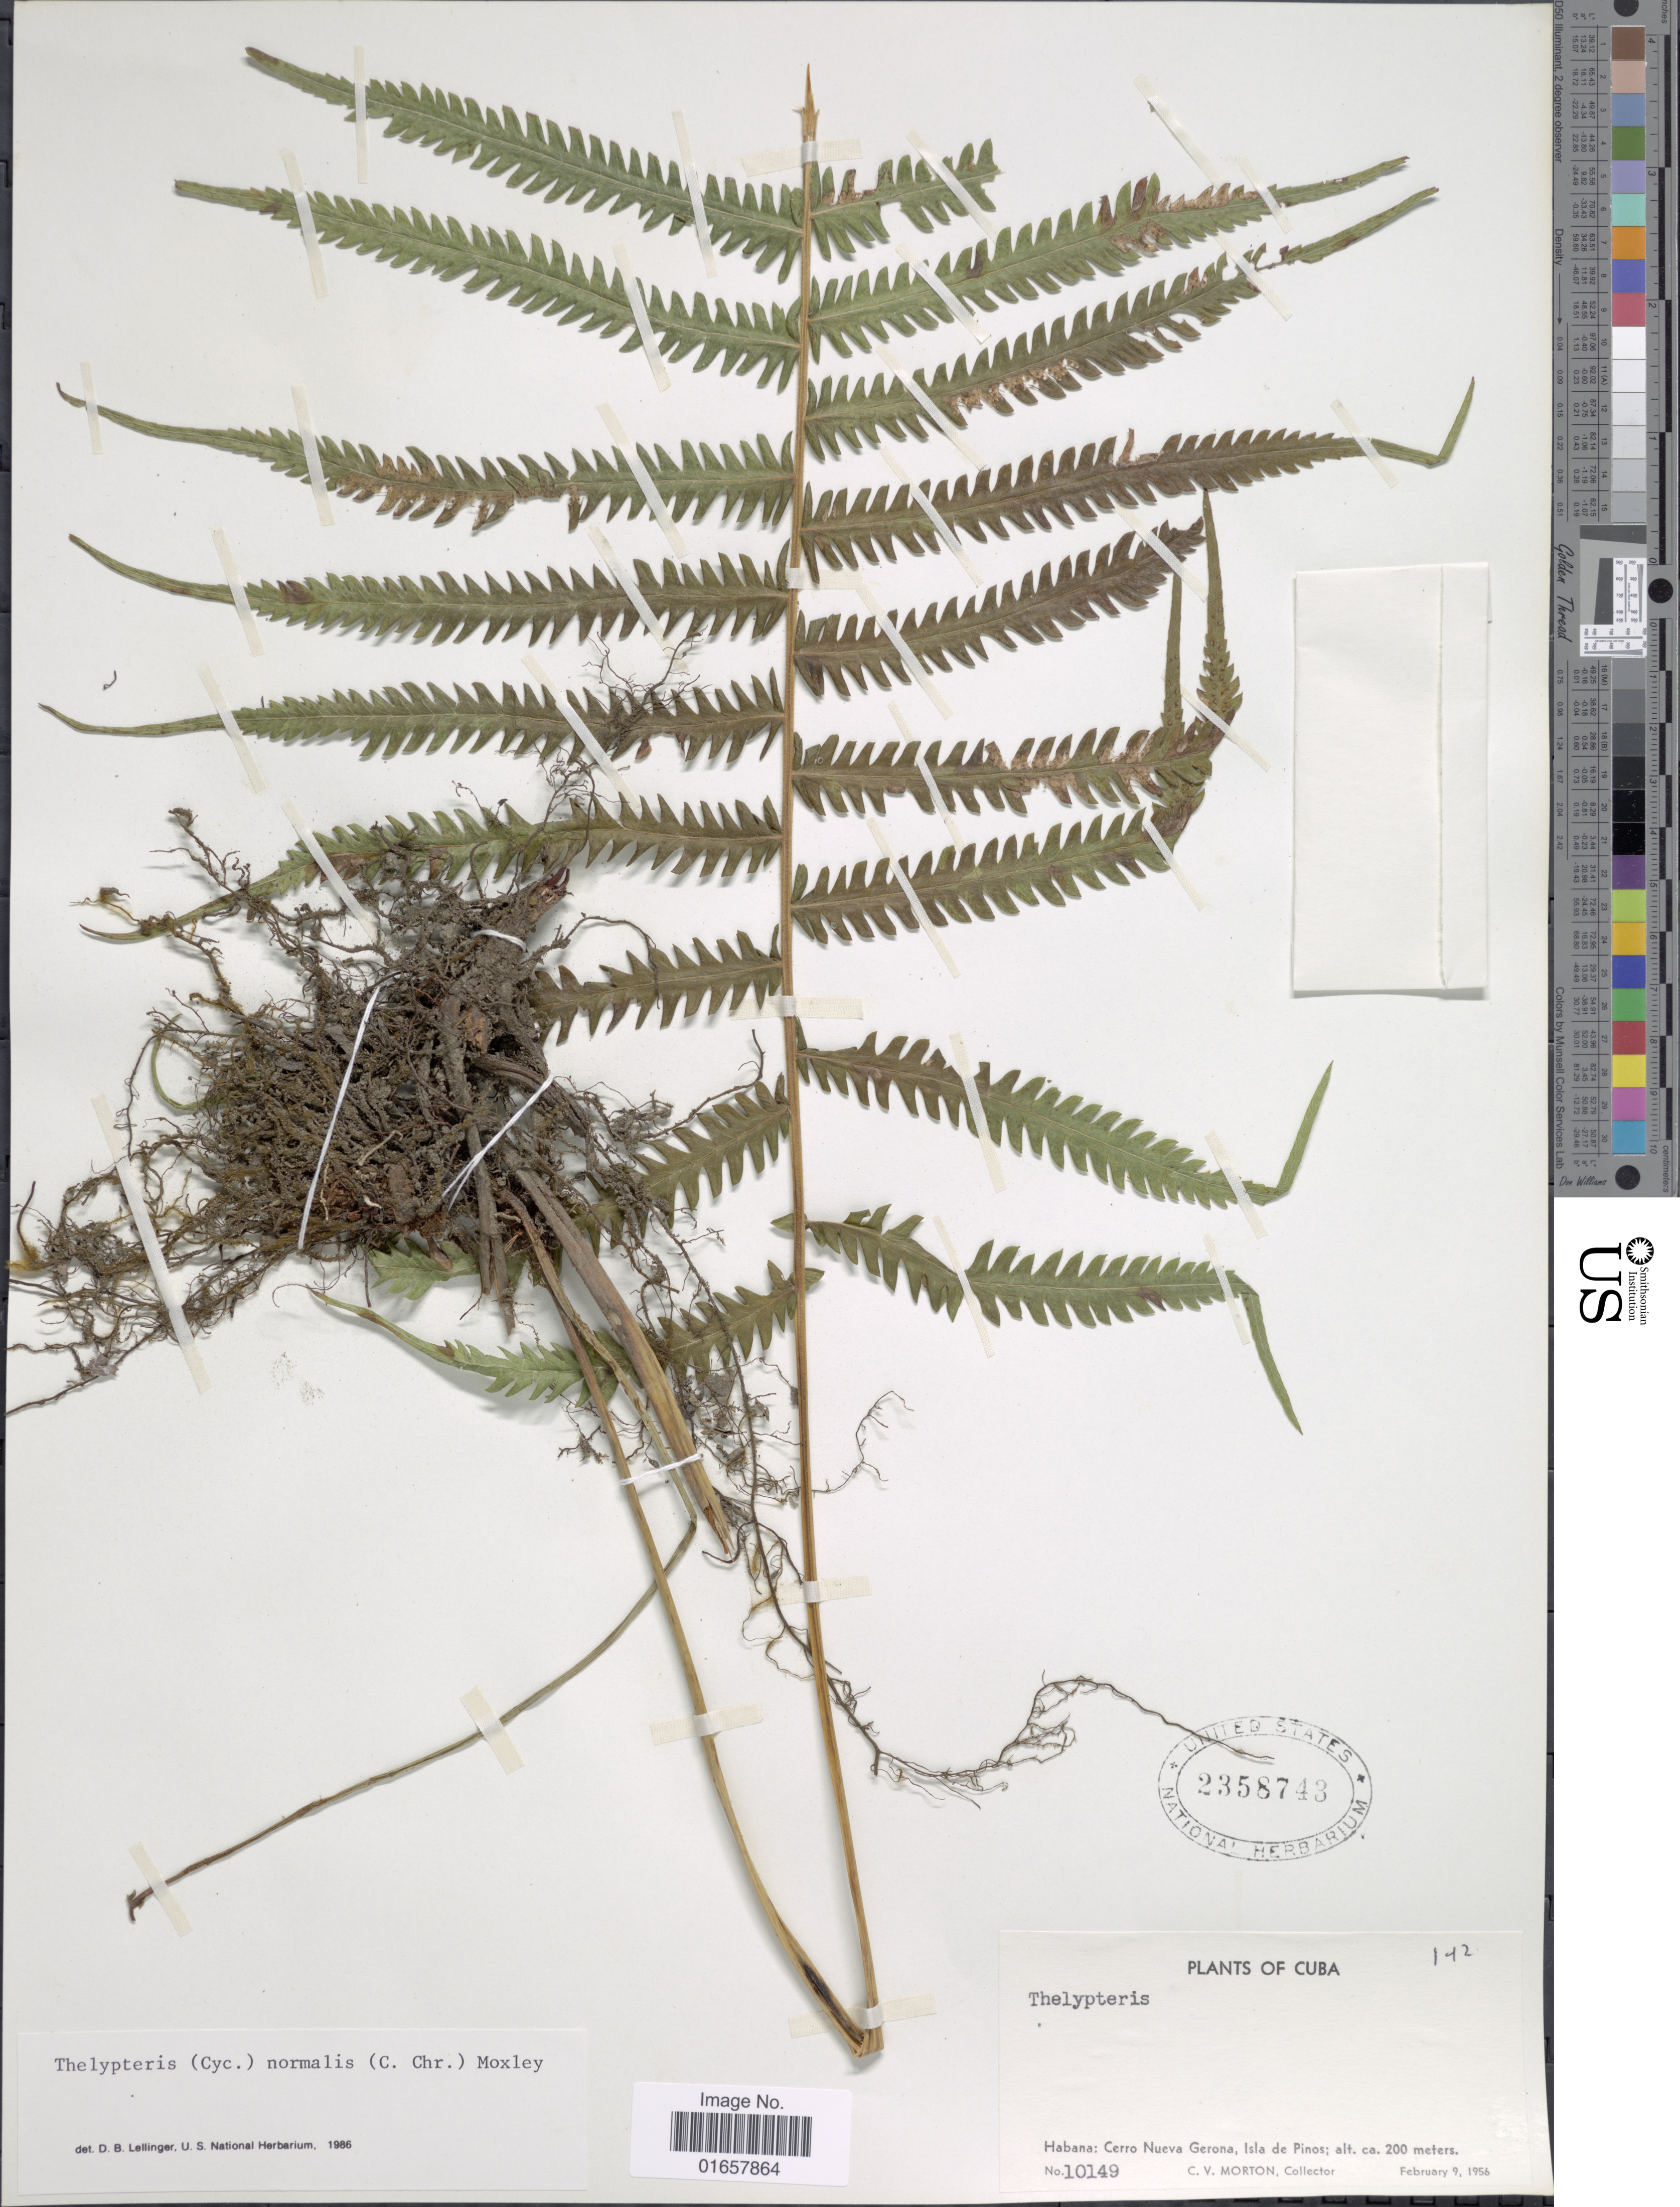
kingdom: Plantae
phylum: Tracheophyta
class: Polypodiopsida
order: Polypodiales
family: Thelypteridaceae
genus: Christella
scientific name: Christella kunthii comb. ined.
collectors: C. V. Morton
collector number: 10149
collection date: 1956-02-09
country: Cuba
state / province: La Habana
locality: Cuba, Habana: Cerro Nueva Gerona, Isla de Pinos.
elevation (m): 200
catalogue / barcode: US 2358743